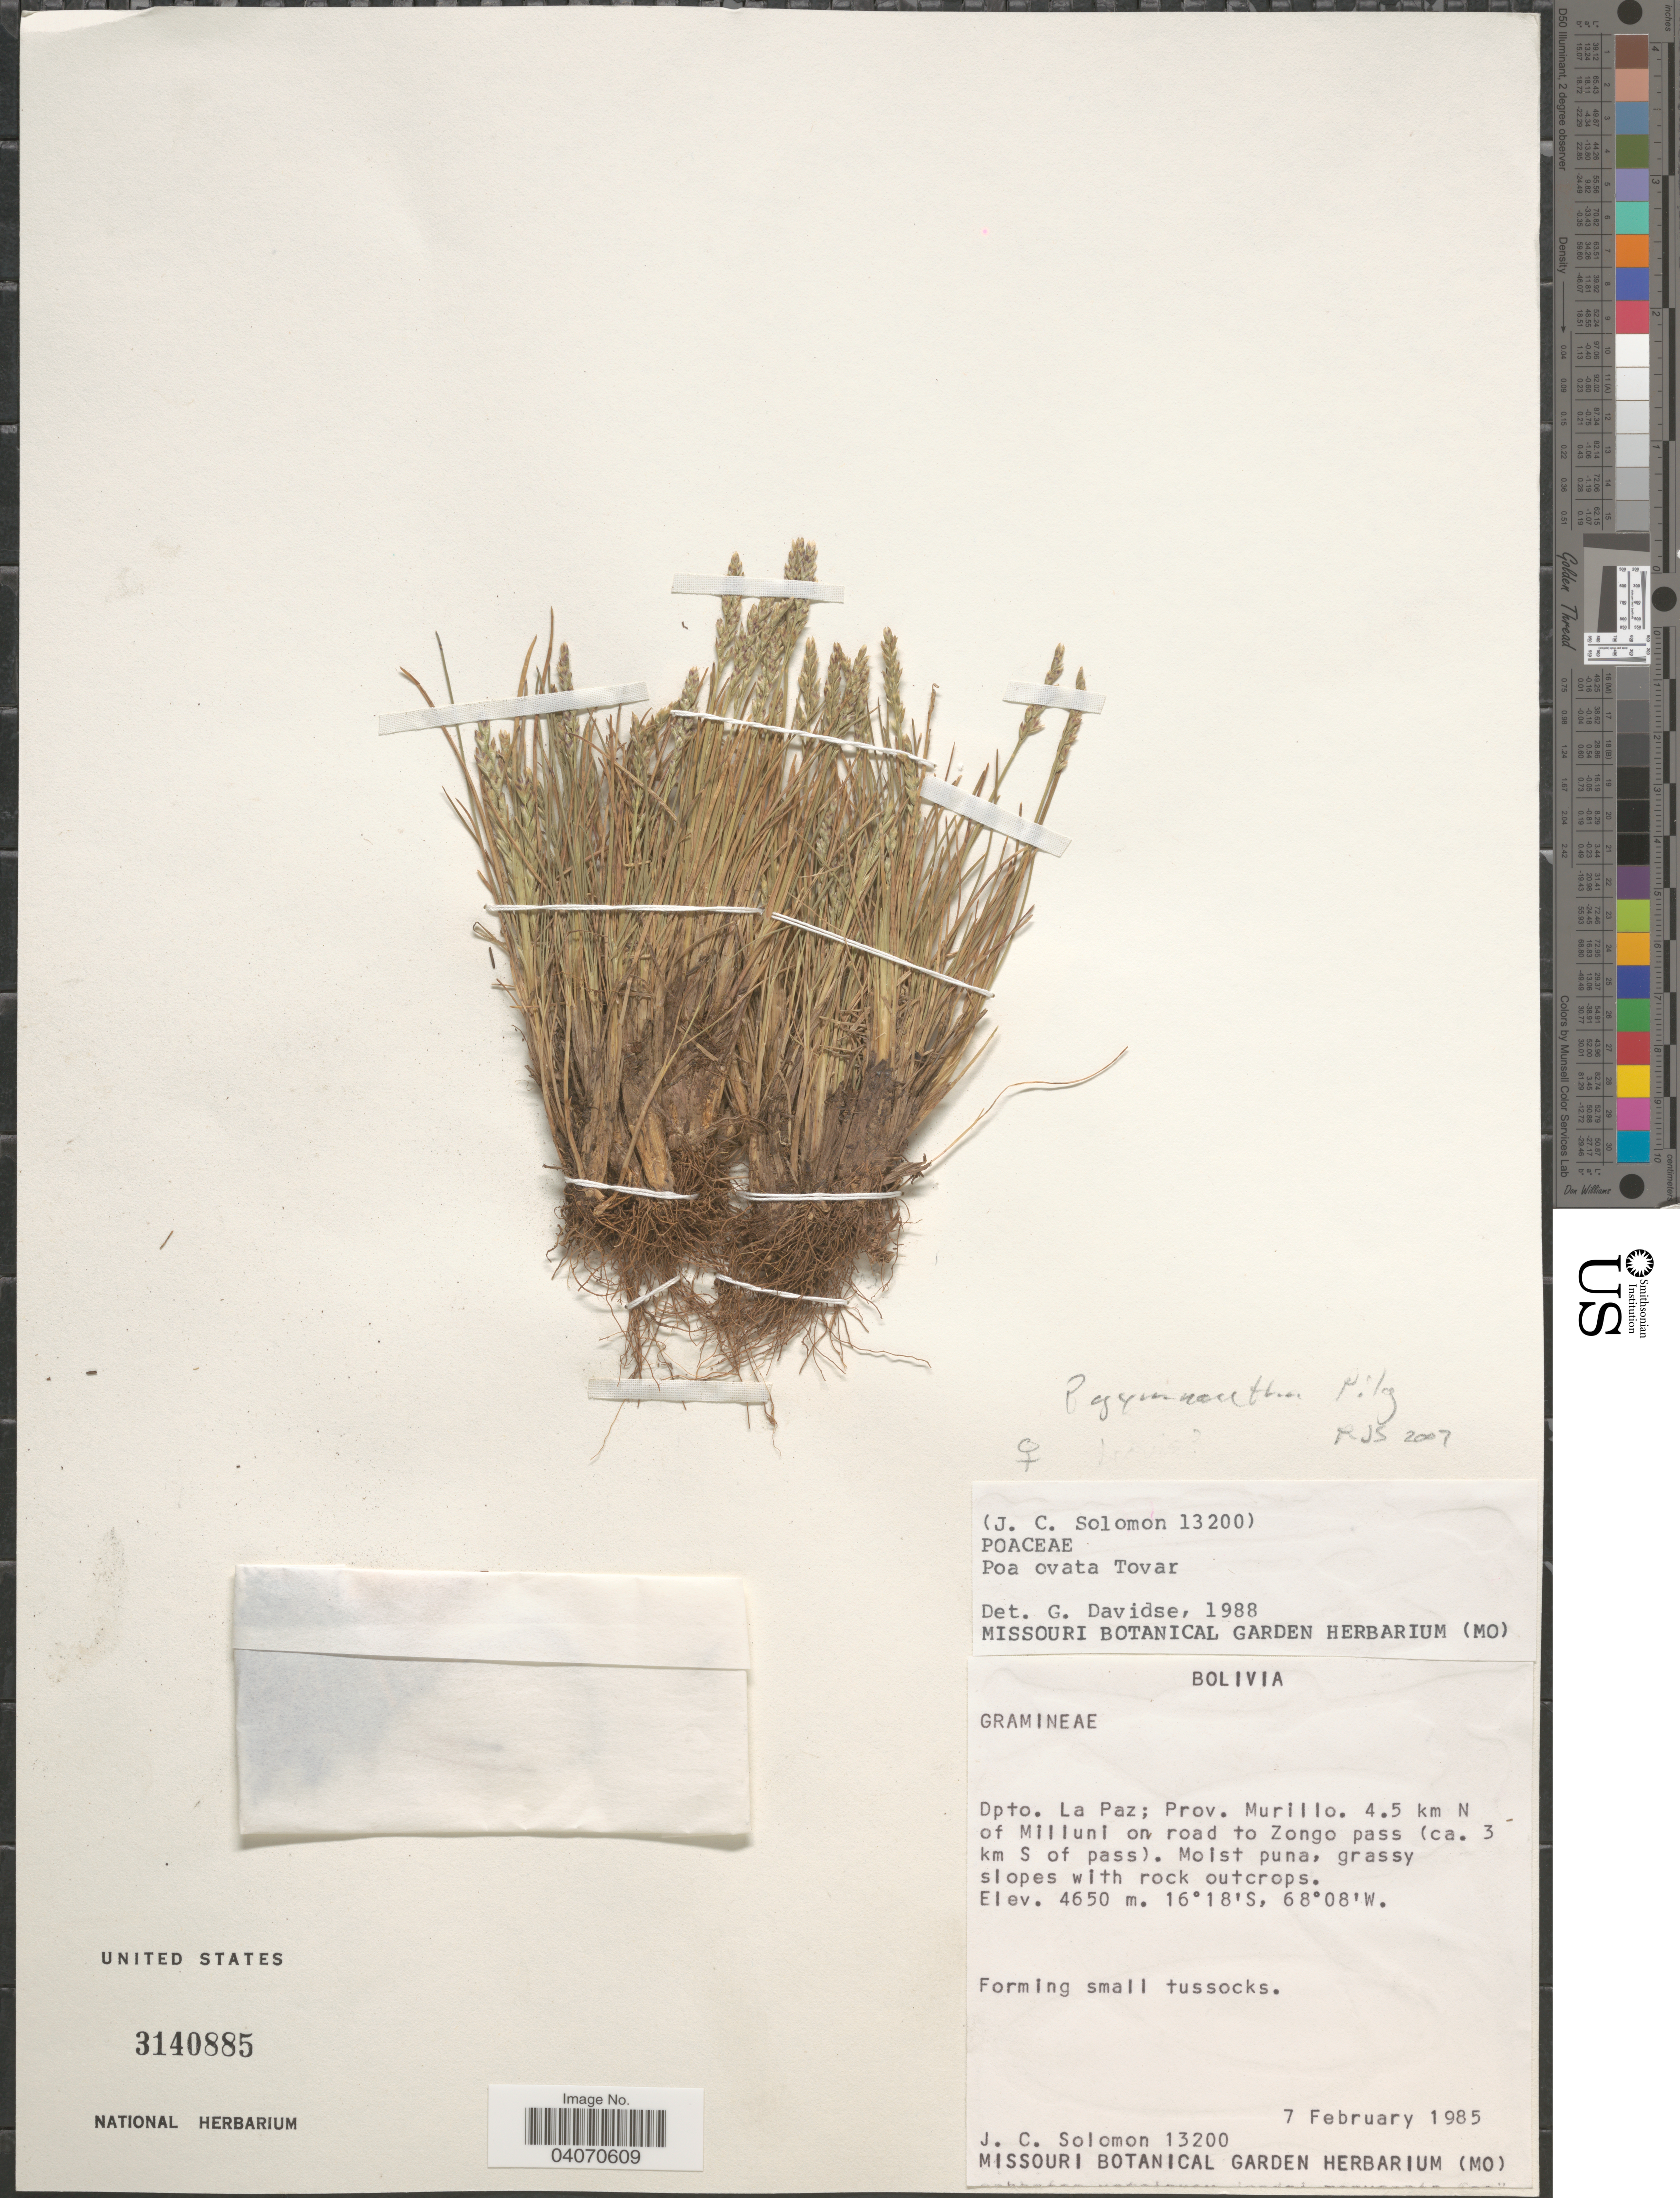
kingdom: Plantae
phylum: Tracheophyta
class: Liliopsida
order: Poales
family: Poaceae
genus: Poa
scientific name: Poa gymnantha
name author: Pilg.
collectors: J. C. Solomon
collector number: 13200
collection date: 1985-02-07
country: Bolivia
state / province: La Paz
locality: Dpto. La Paz; Prov. Murillo. 4.5 km N of Milluni on road to Zongo pass (ca. 3 km S of pass).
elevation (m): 4650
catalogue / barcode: US 3140885